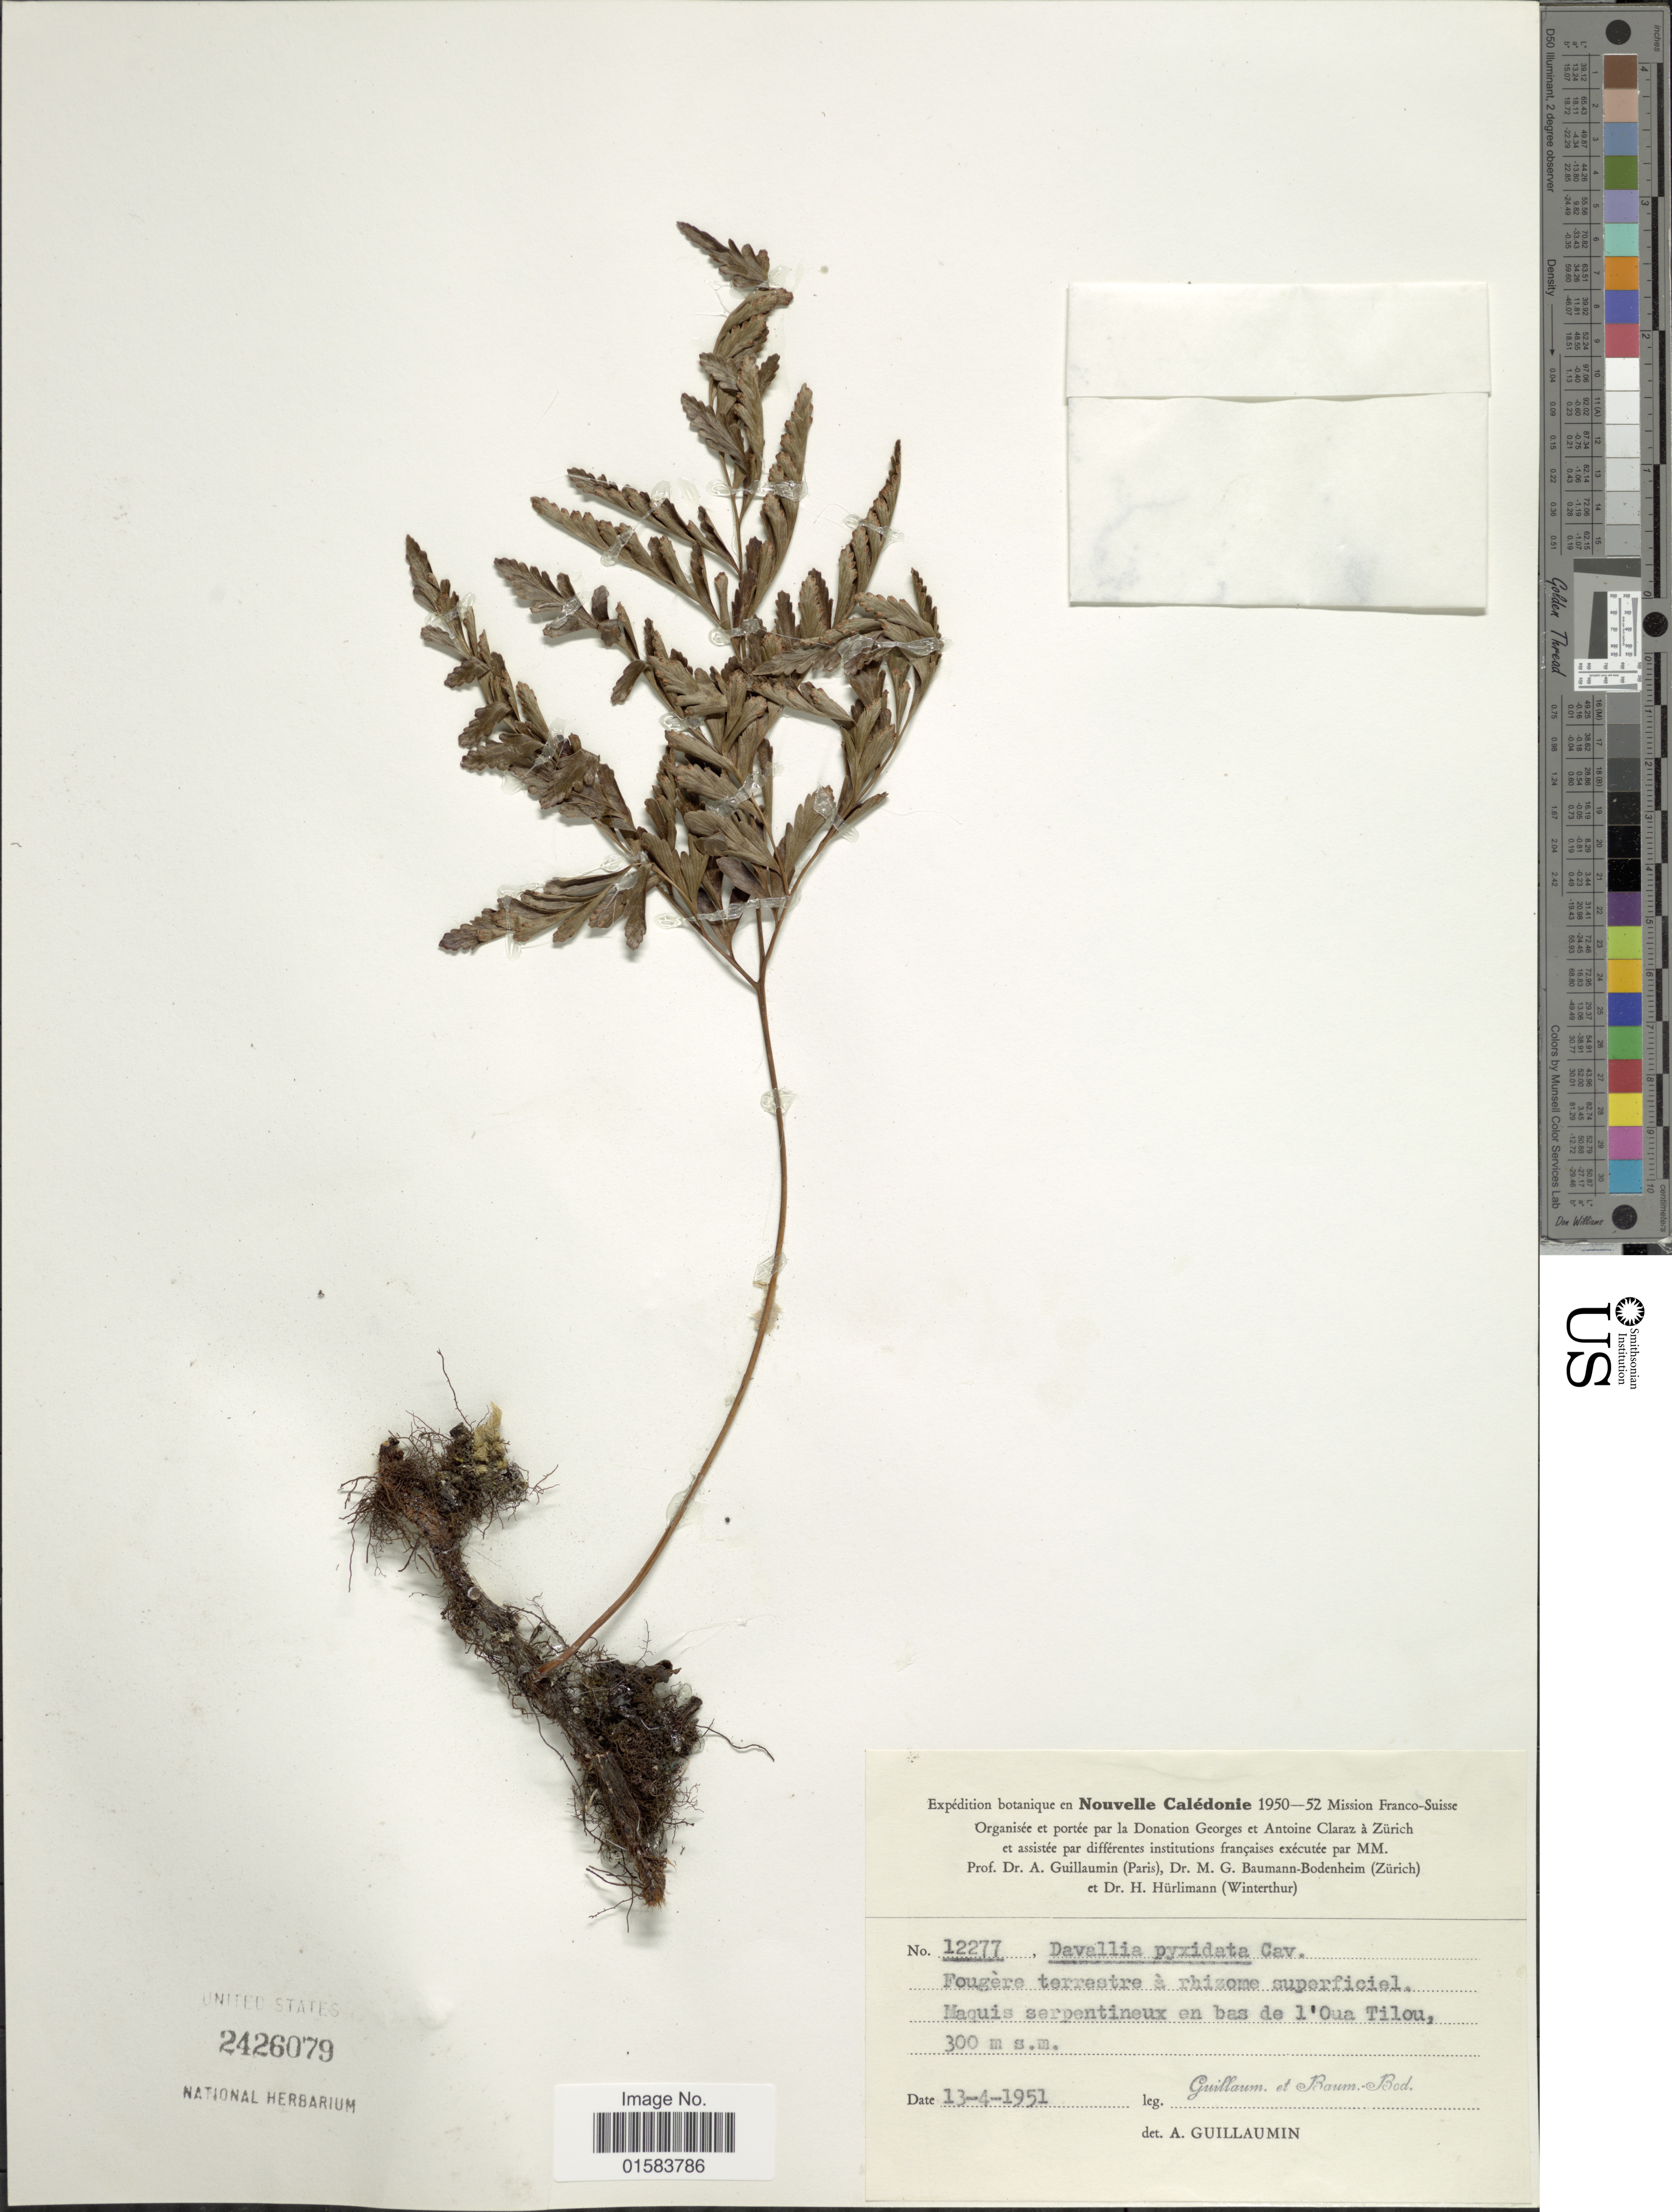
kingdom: Plantae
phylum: Tracheophyta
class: Polypodiopsida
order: Polypodiales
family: Davalliaceae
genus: Davallia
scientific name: Davallia solida var. pyxidata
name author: (Cav.) Noot.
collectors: A. Guillaumin & M. G. Baumann-Bodenheim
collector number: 12277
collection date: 1951-04-13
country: New Caledonia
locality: Fougere terrestre a rhizome superficiel, Maquis serpintineux en bas de l'Oua Tilou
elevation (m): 300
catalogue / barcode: US 2426079